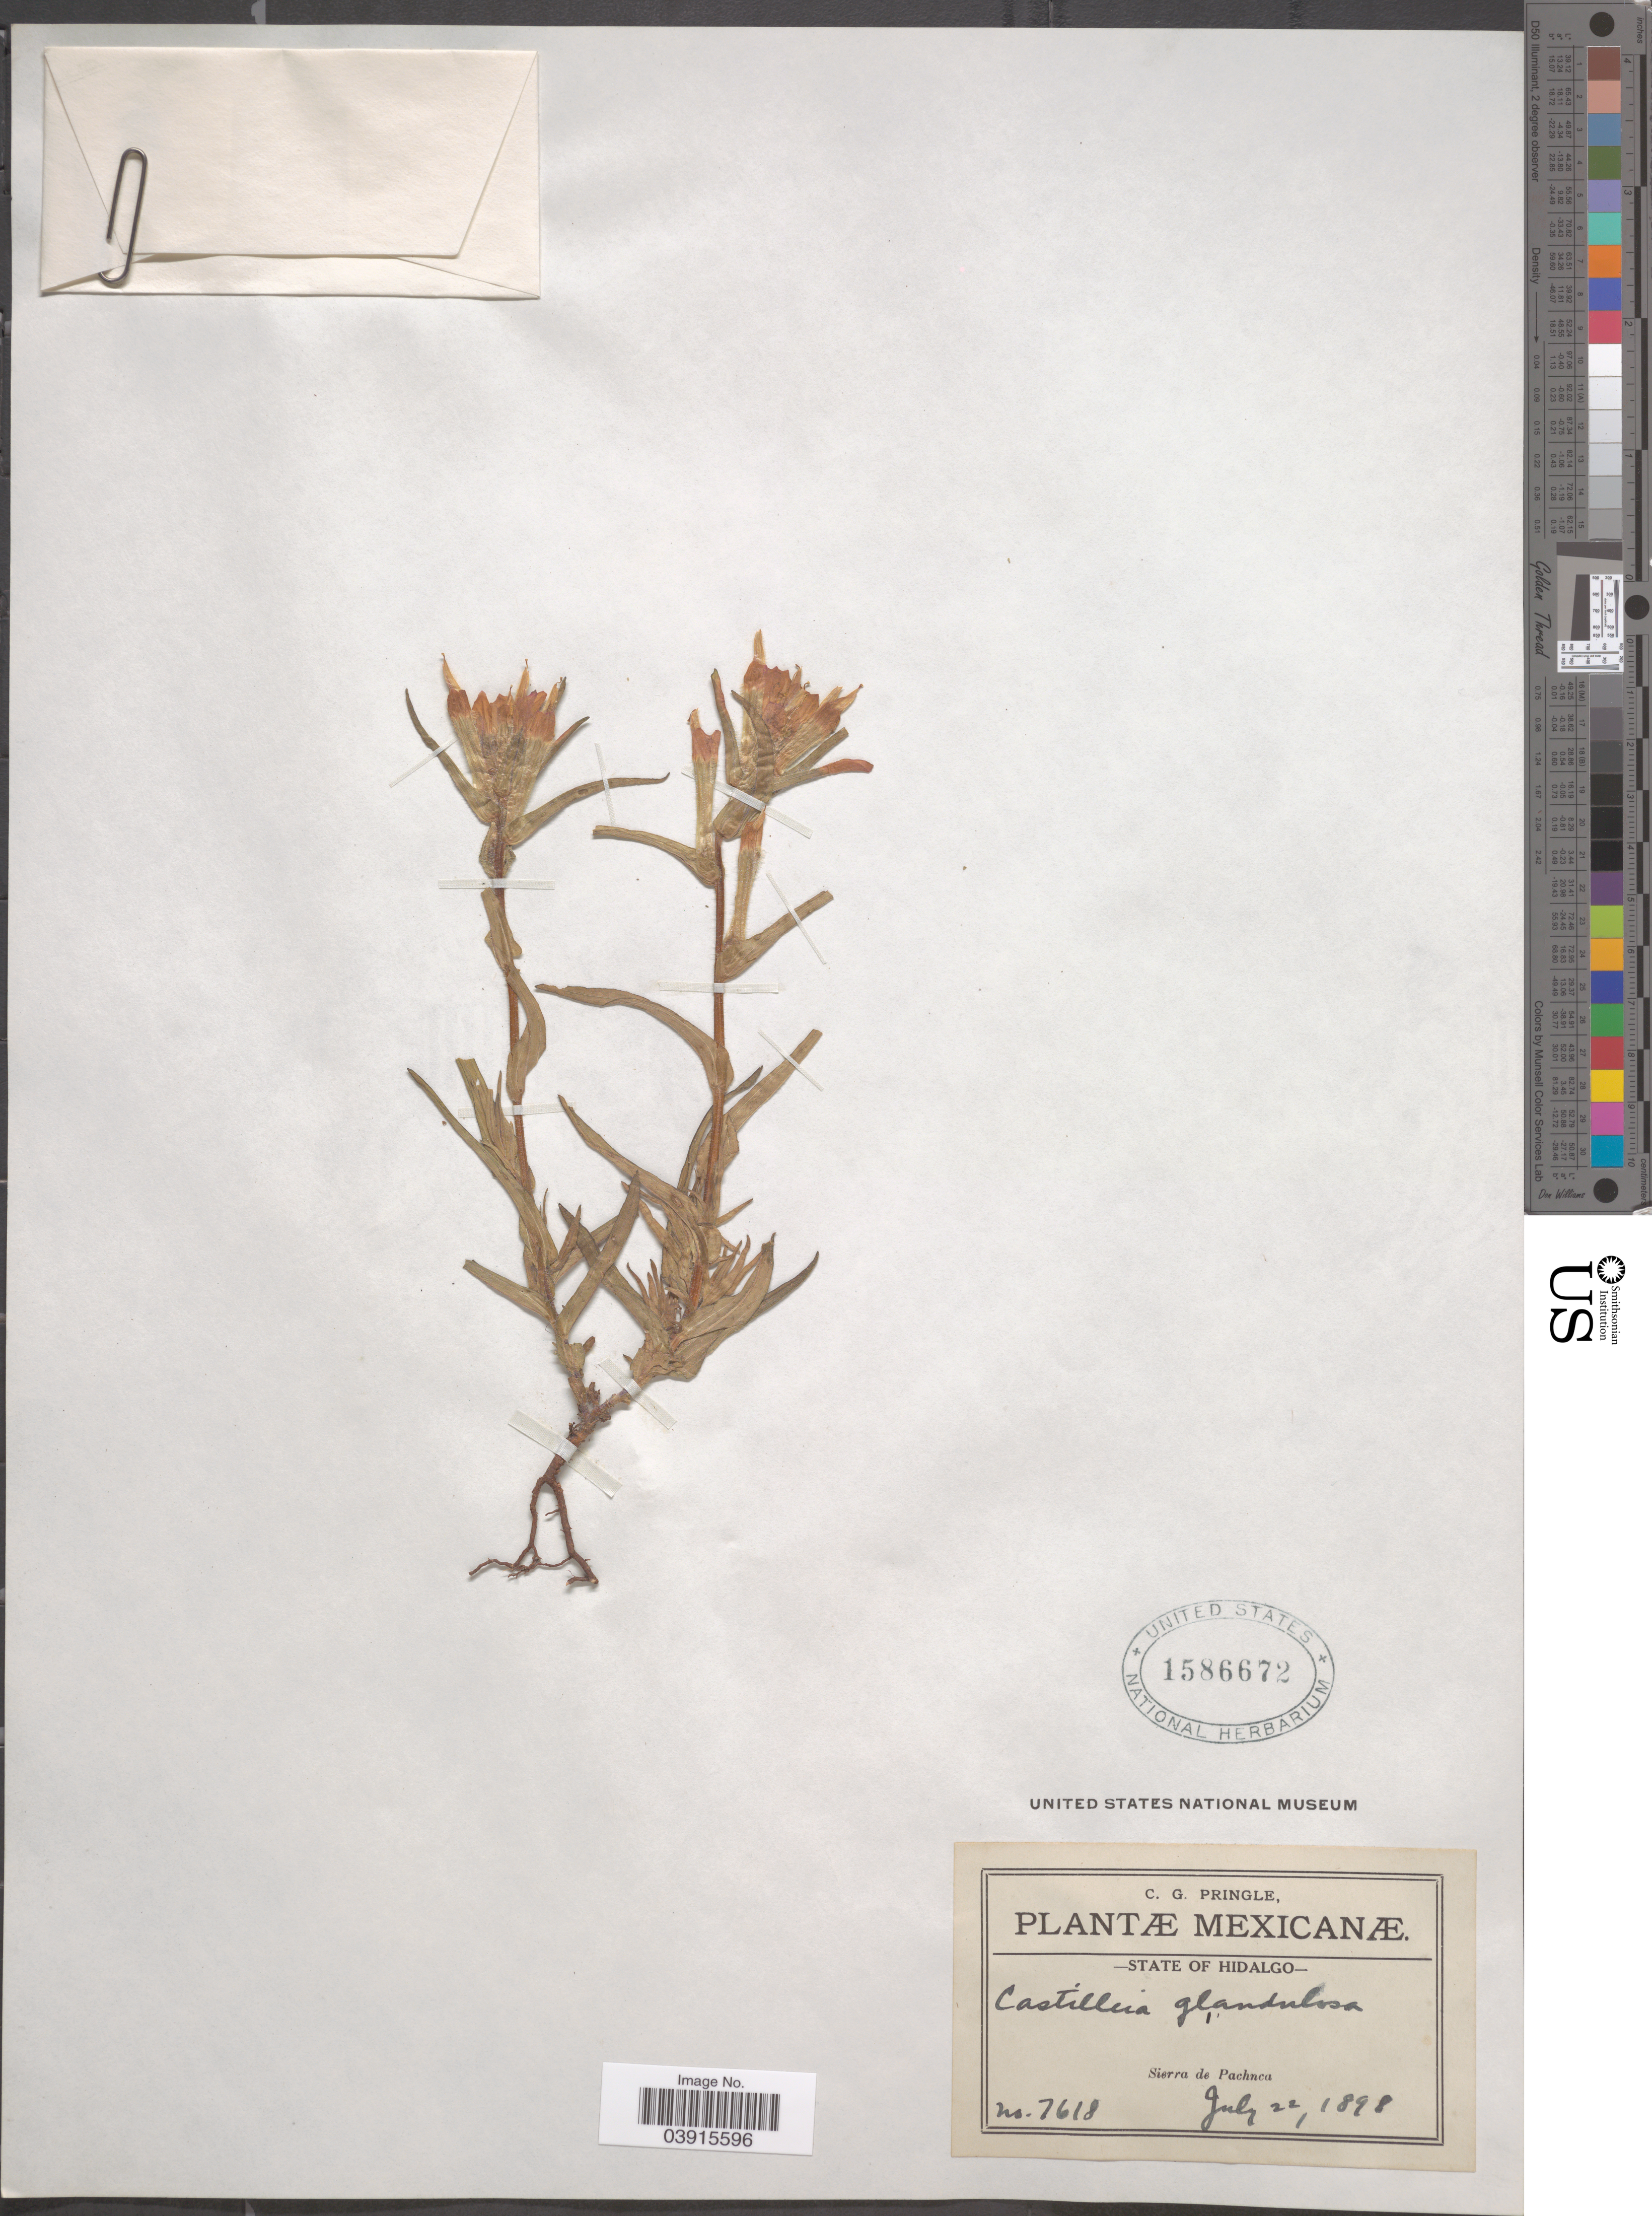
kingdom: Plantae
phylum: Tracheophyta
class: Magnoliopsida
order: Lamiales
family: Orobanchaceae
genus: Castilleja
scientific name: Castilleja scorzonerifolia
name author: Kunth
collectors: C. G. Pringle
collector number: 7618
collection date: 1898-07-22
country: Mexico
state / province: Hidalgo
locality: Sierra de Pachuca.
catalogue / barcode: US 1586672